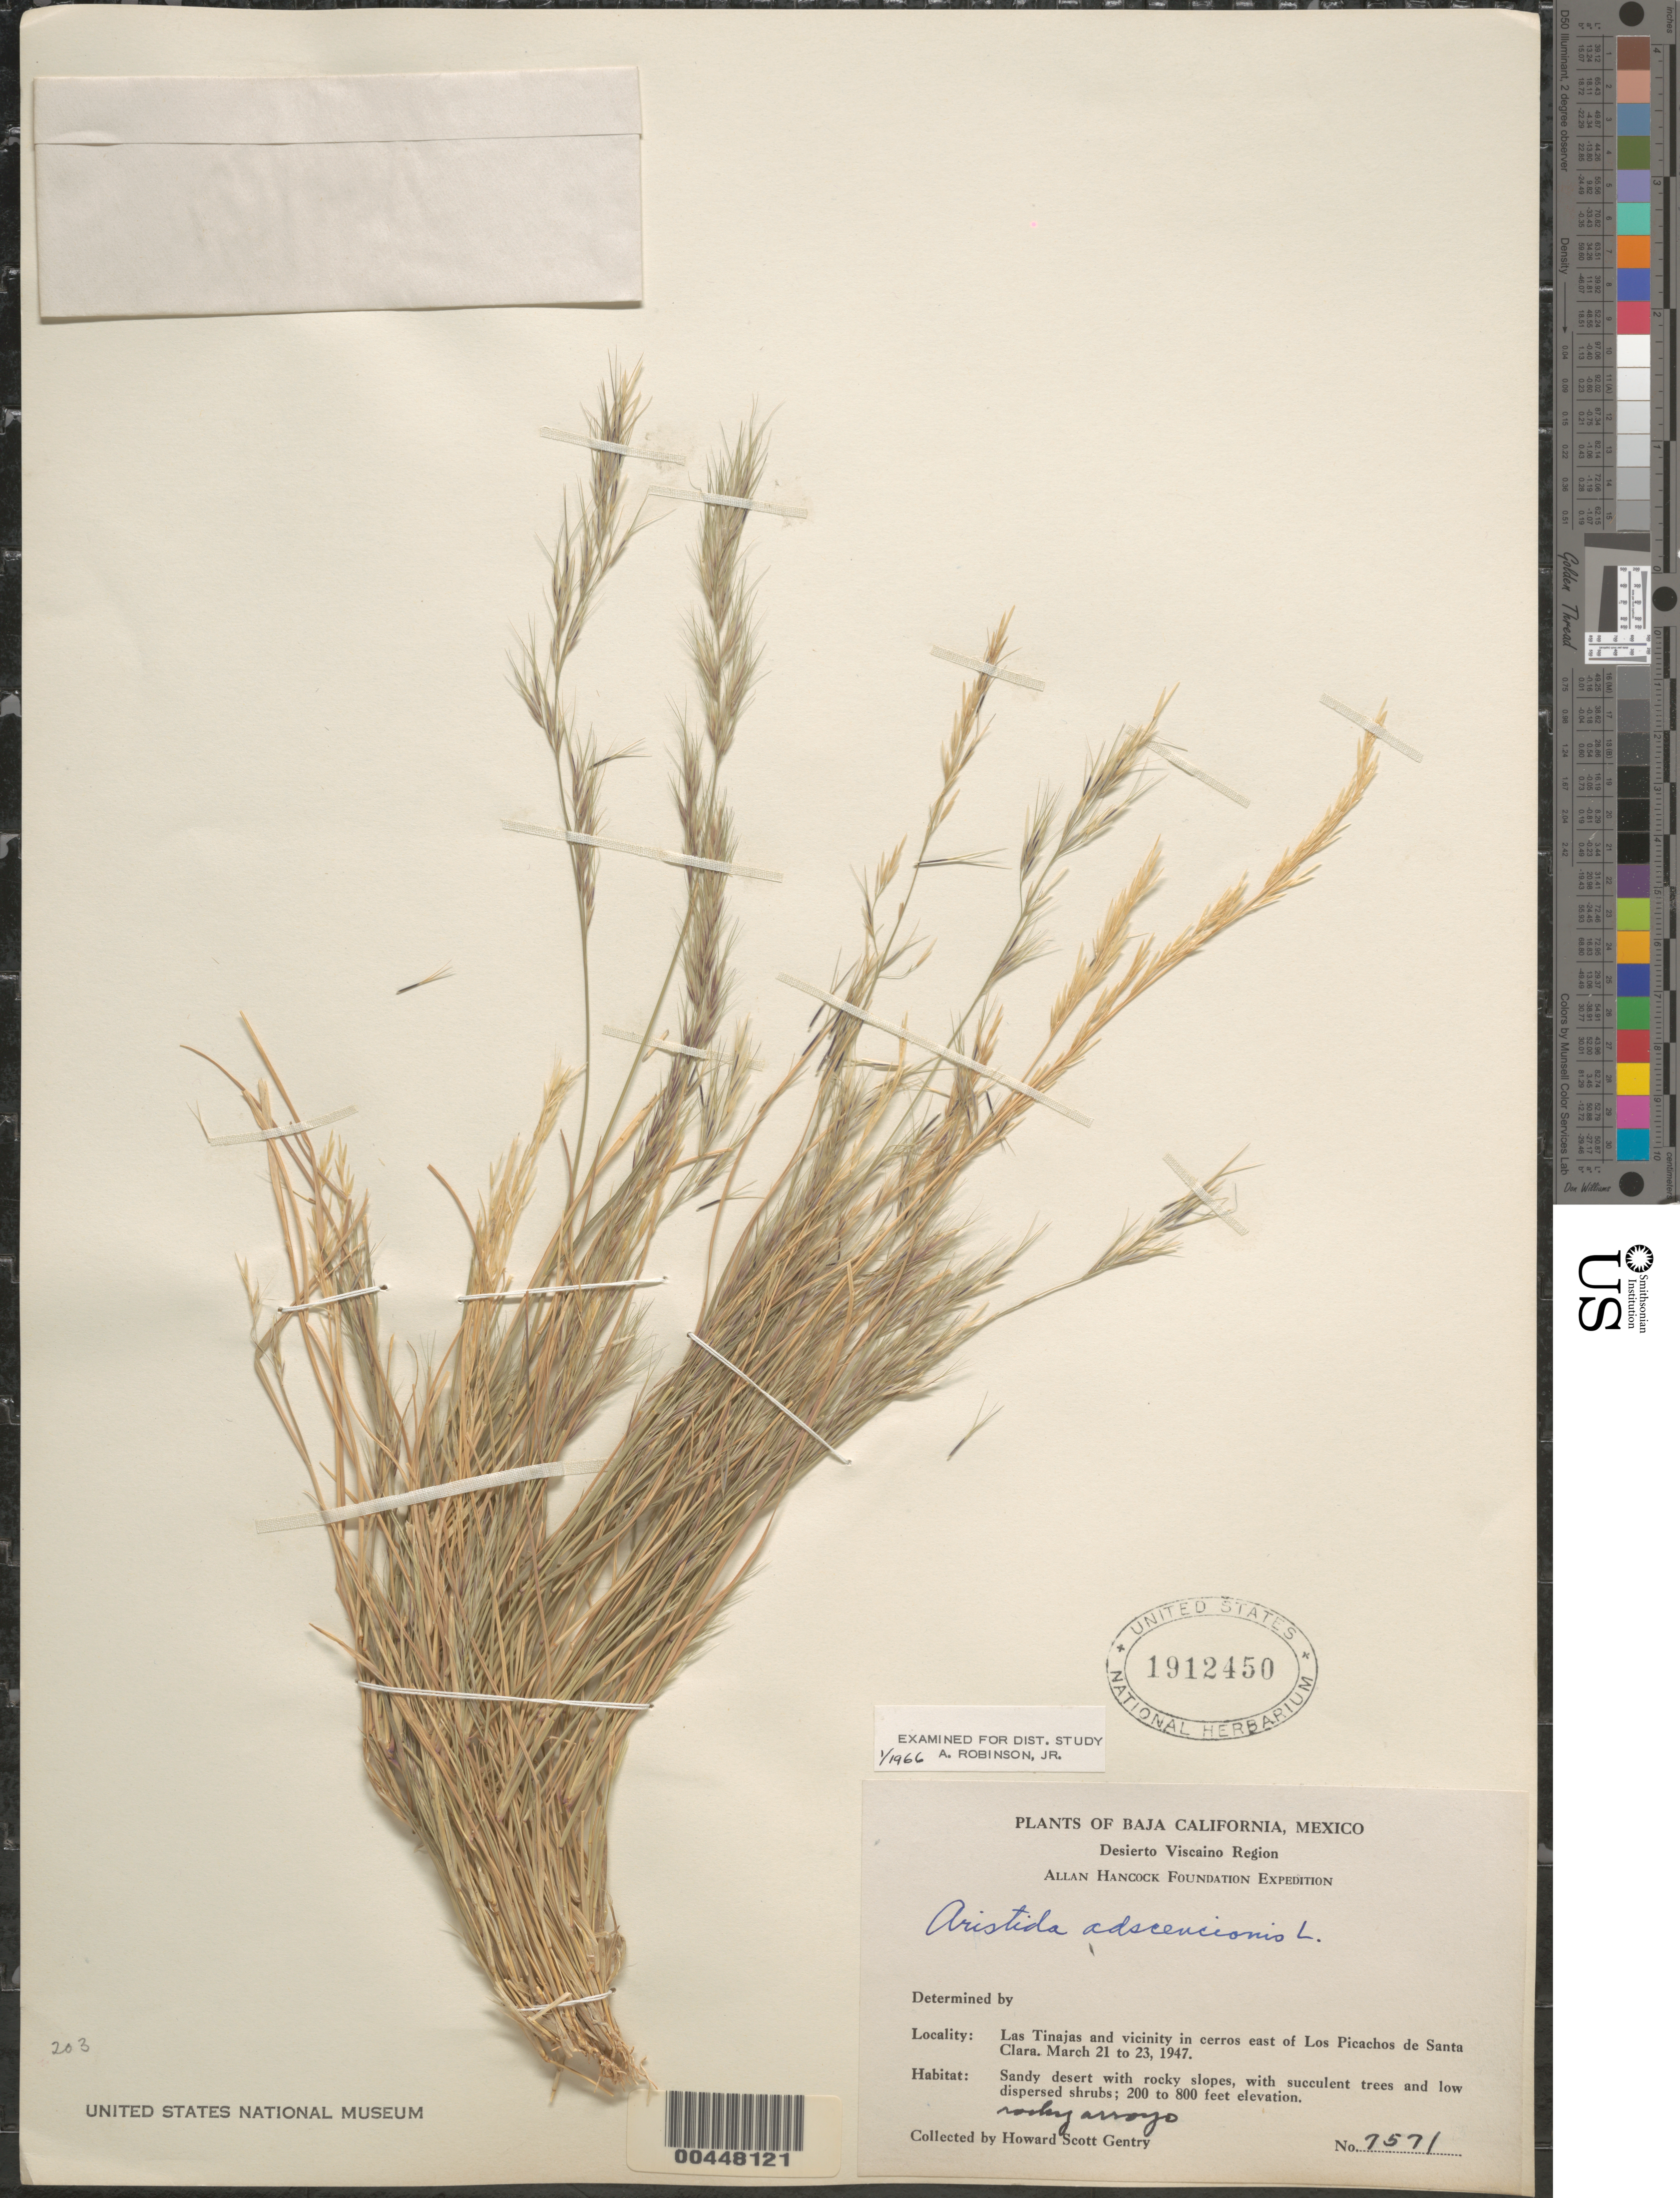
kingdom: Plantae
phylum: Tracheophyta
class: Liliopsida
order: Poales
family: Poaceae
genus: Aristida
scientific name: Aristida adscensionis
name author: L.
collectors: H. S. Gentry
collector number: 7571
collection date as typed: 21 Mar 1947 to 23 Mar 1947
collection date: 1947-03-21/1947-03-23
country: Mexico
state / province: Baja California Norte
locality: Desierto Viscaino Region, Las Tinajas and vicinity in cerros E of Los Picachos de Santa Clara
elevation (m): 61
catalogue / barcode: US 1912450